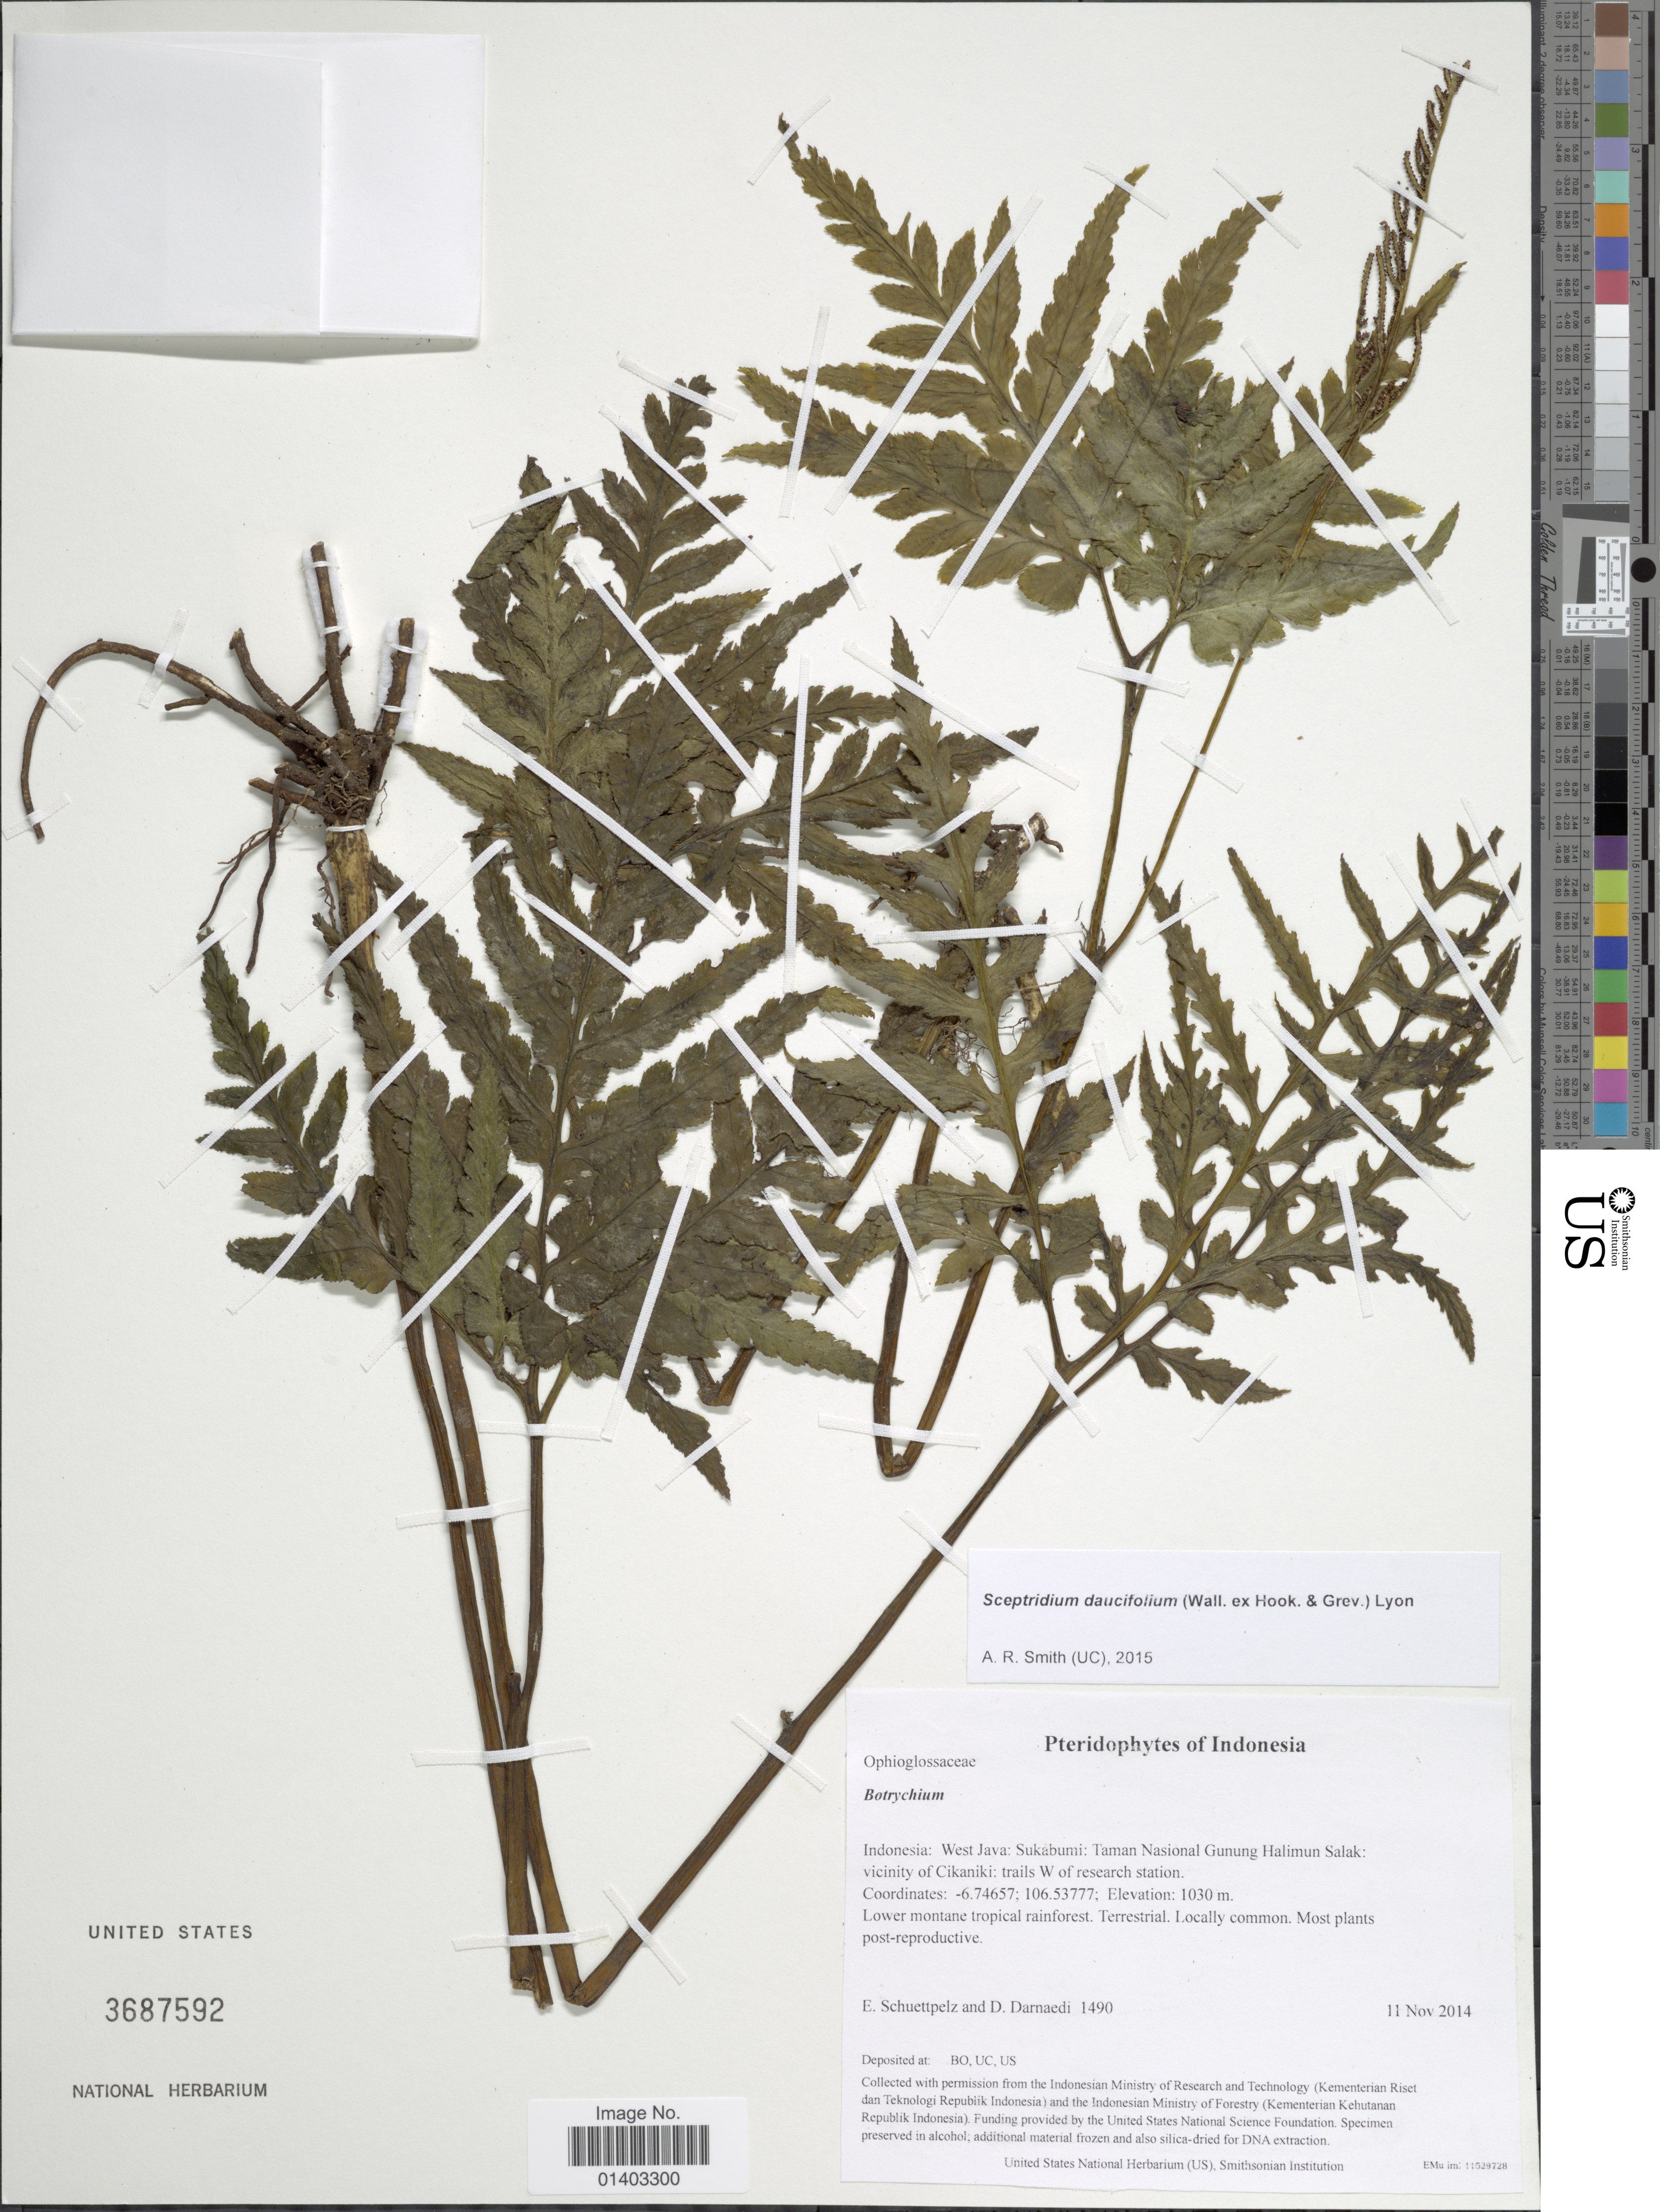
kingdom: Plantae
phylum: Tracheophyta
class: Polypodiopsida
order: Ophioglossales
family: Ophioglossaceae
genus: Botrychium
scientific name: Botrychium daucifolium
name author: (Wall.) Hook. & Grev.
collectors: E. Schuettpelz & D. Darnaedi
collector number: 1490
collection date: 2014-11-11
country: Indonesia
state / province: Java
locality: West Java: Sukabumi: Taman Nasional Gunung Halimun Salak: vicinity of Cikaniki; trails W of research station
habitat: Lower montane tropical rainforest.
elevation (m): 1030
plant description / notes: Collected with permission from the Indonesian Ministry of Research and Technology (Kementerian Riset dan Teknologi Republik Indonesia) and the Indonesian Ministry of Forestry (Kementerian Kehutanan Republik Indonesia).; Funding provided by the United States National Science Foundation.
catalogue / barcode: US 3687592